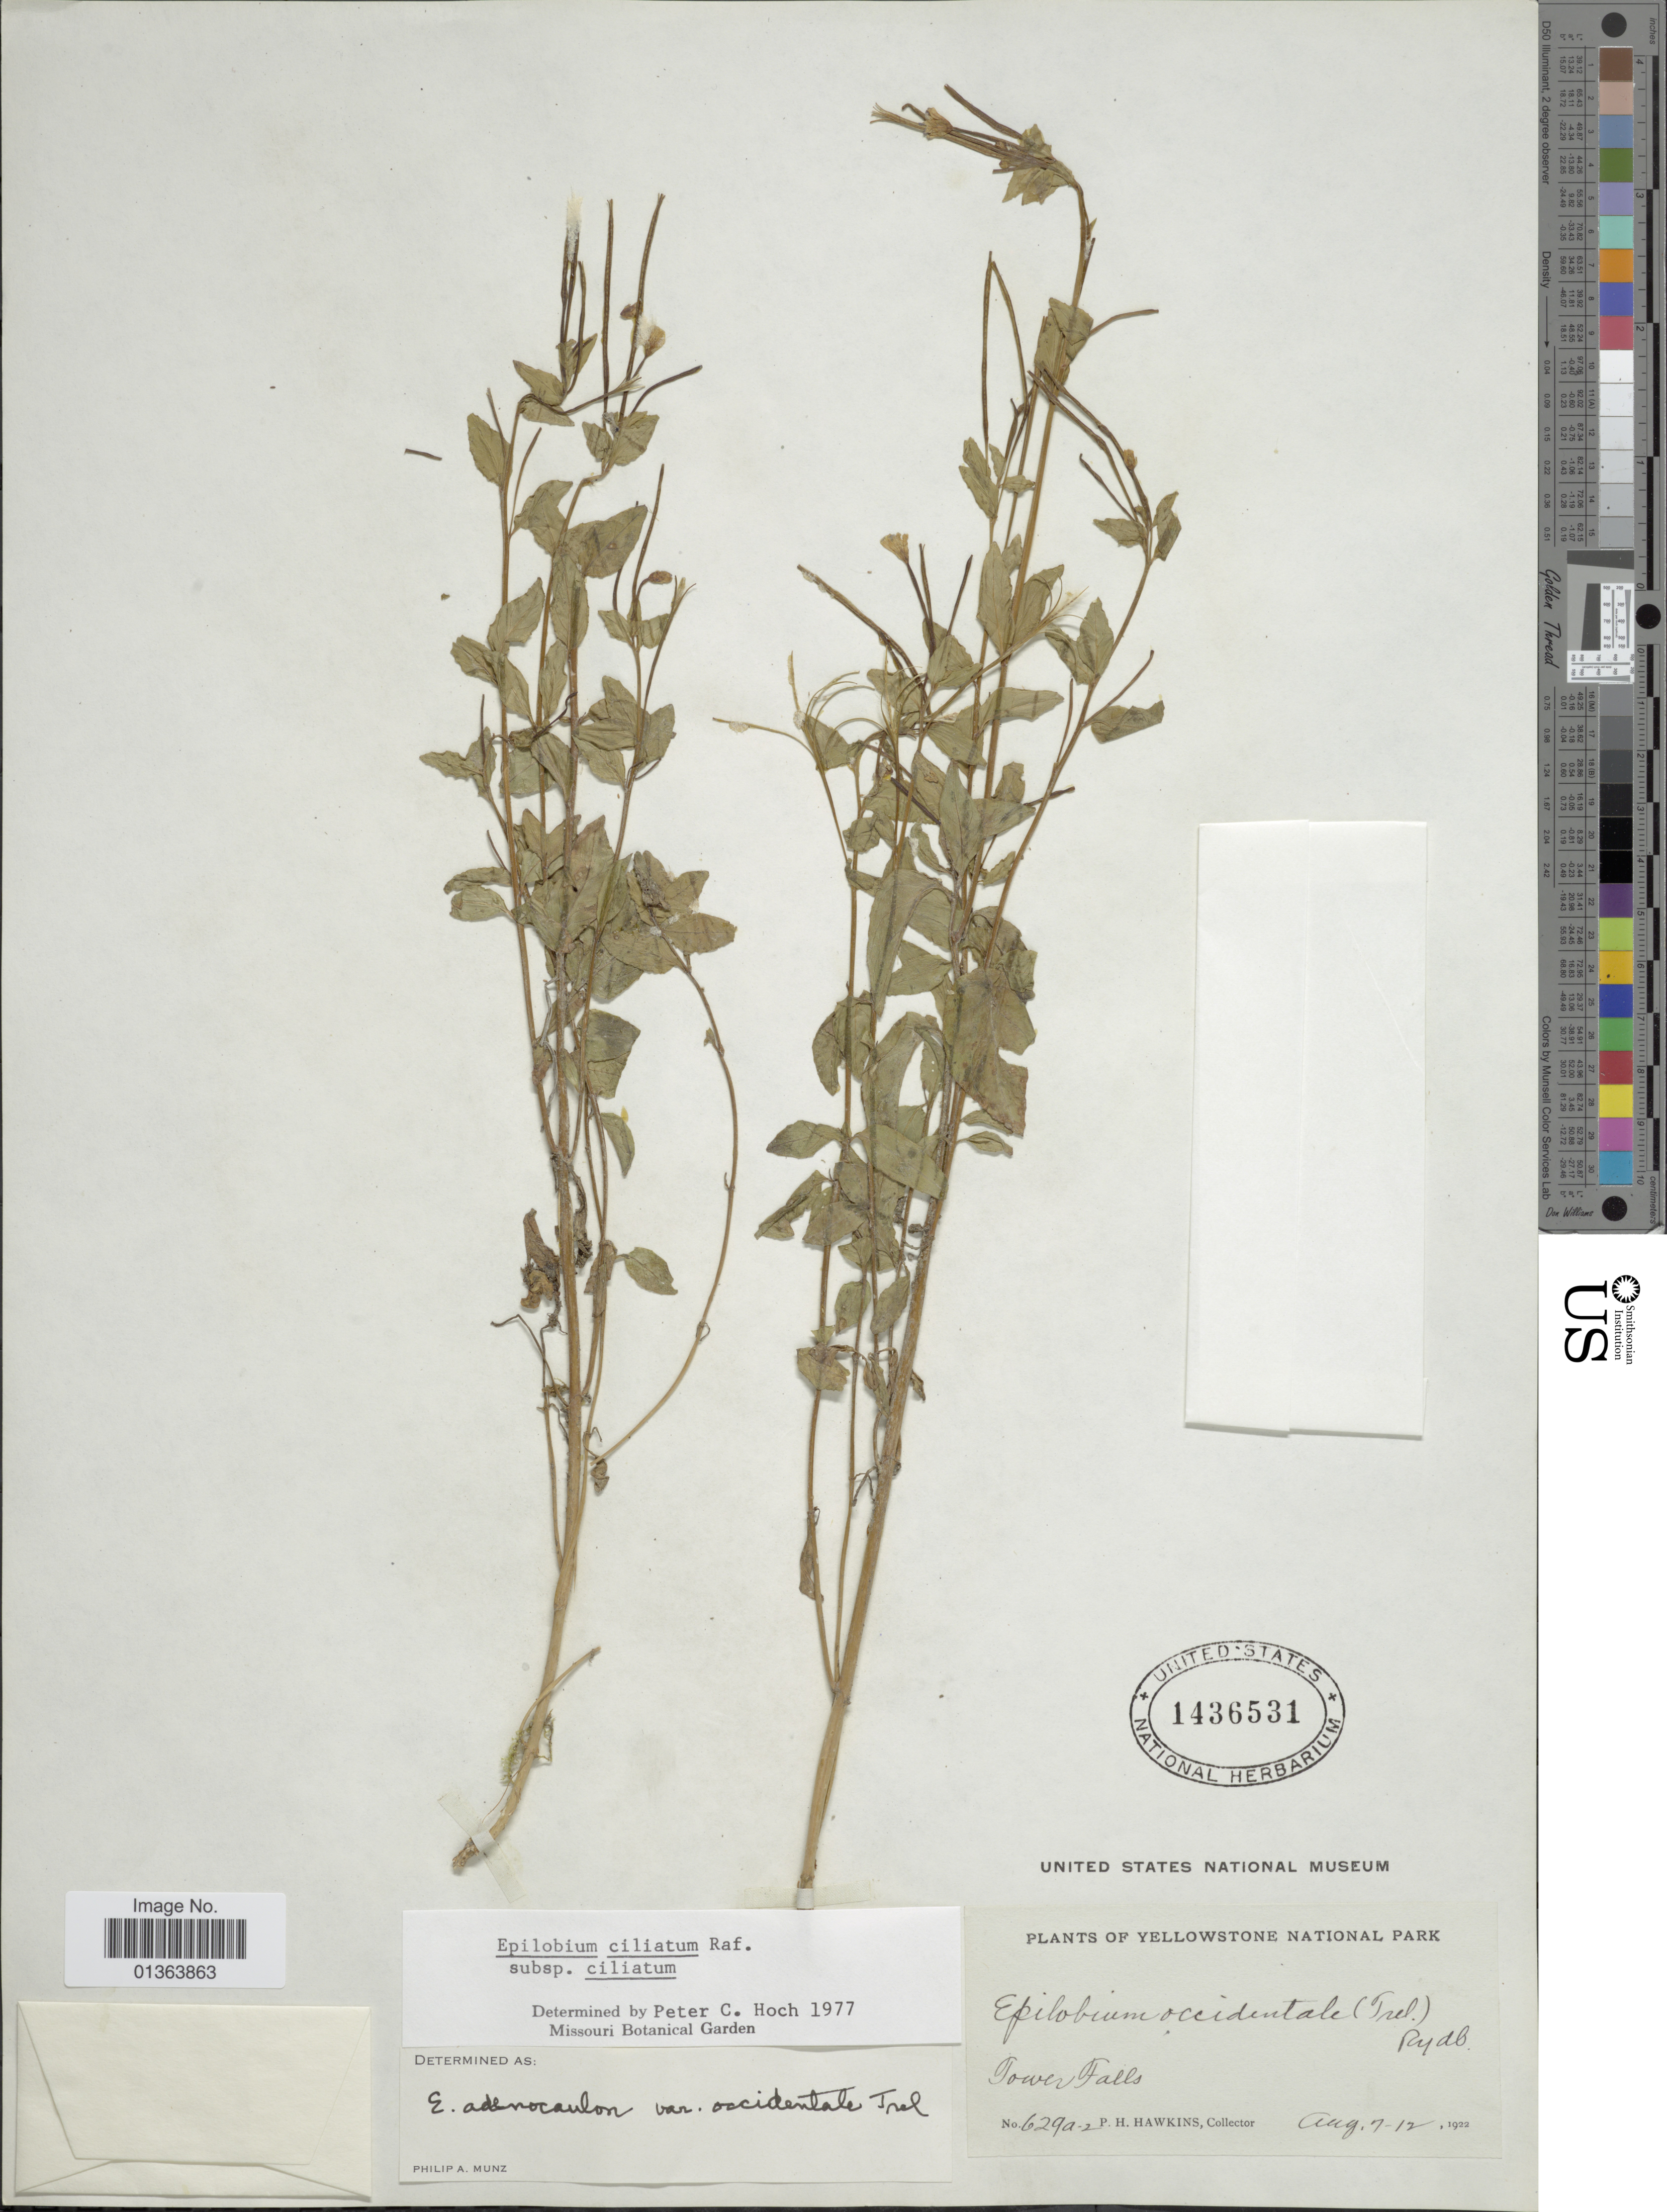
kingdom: Plantae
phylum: Tracheophyta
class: Magnoliopsida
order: Myrtales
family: Onagraceae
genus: Epilobium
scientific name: Epilobium ciliatum subsp. ciliatum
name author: Raf.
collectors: P. Hawkins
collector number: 629a-2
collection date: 1922-08-07/1922-08-12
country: United States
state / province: Wyoming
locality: Yellowstone National Park. Tower Falls.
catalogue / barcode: US 1436531